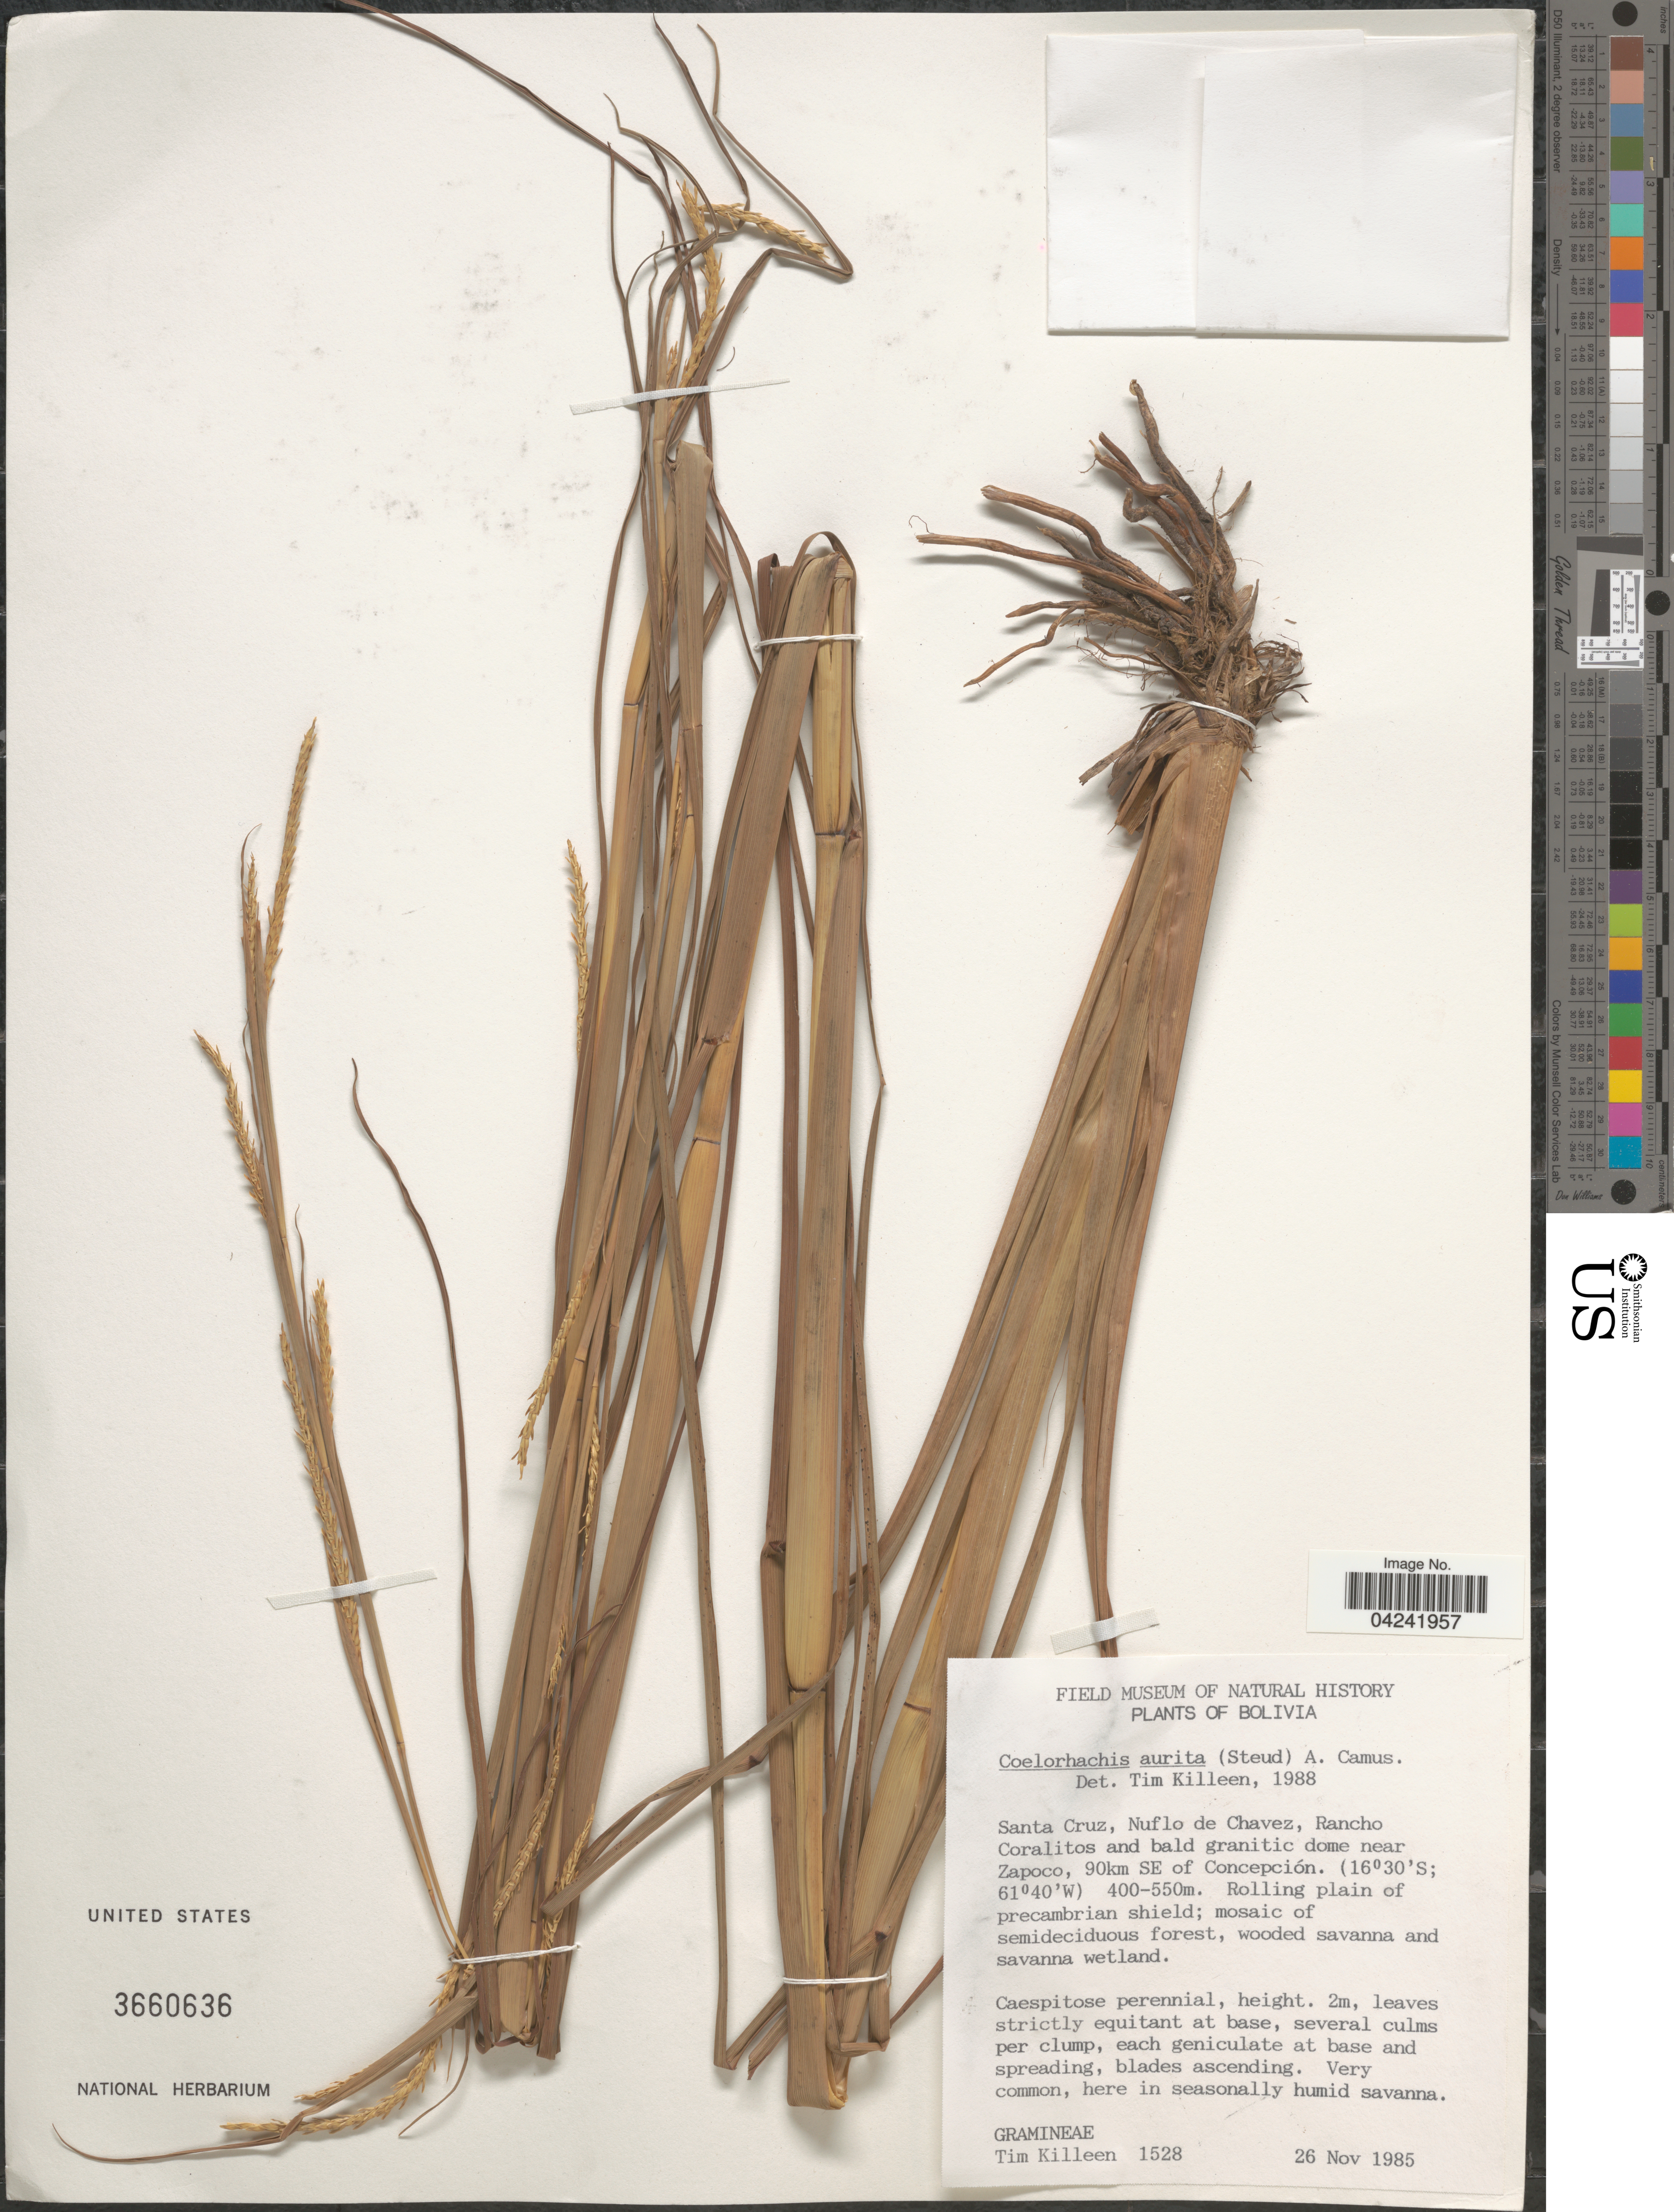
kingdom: Plantae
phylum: Tracheophyta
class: Liliopsida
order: Poales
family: Poaceae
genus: Mnesithea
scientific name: Mnesithea aurita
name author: (Steud.) de Koning & Sosef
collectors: T. J. Killeen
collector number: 1528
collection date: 1985-11-26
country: Bolivia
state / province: Santa Cruz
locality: Nuflo de Chavez, Rancho Coralitos and bald granitic dome near Zapoco, 90km SE of Concepción.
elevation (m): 400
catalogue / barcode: US 3660636